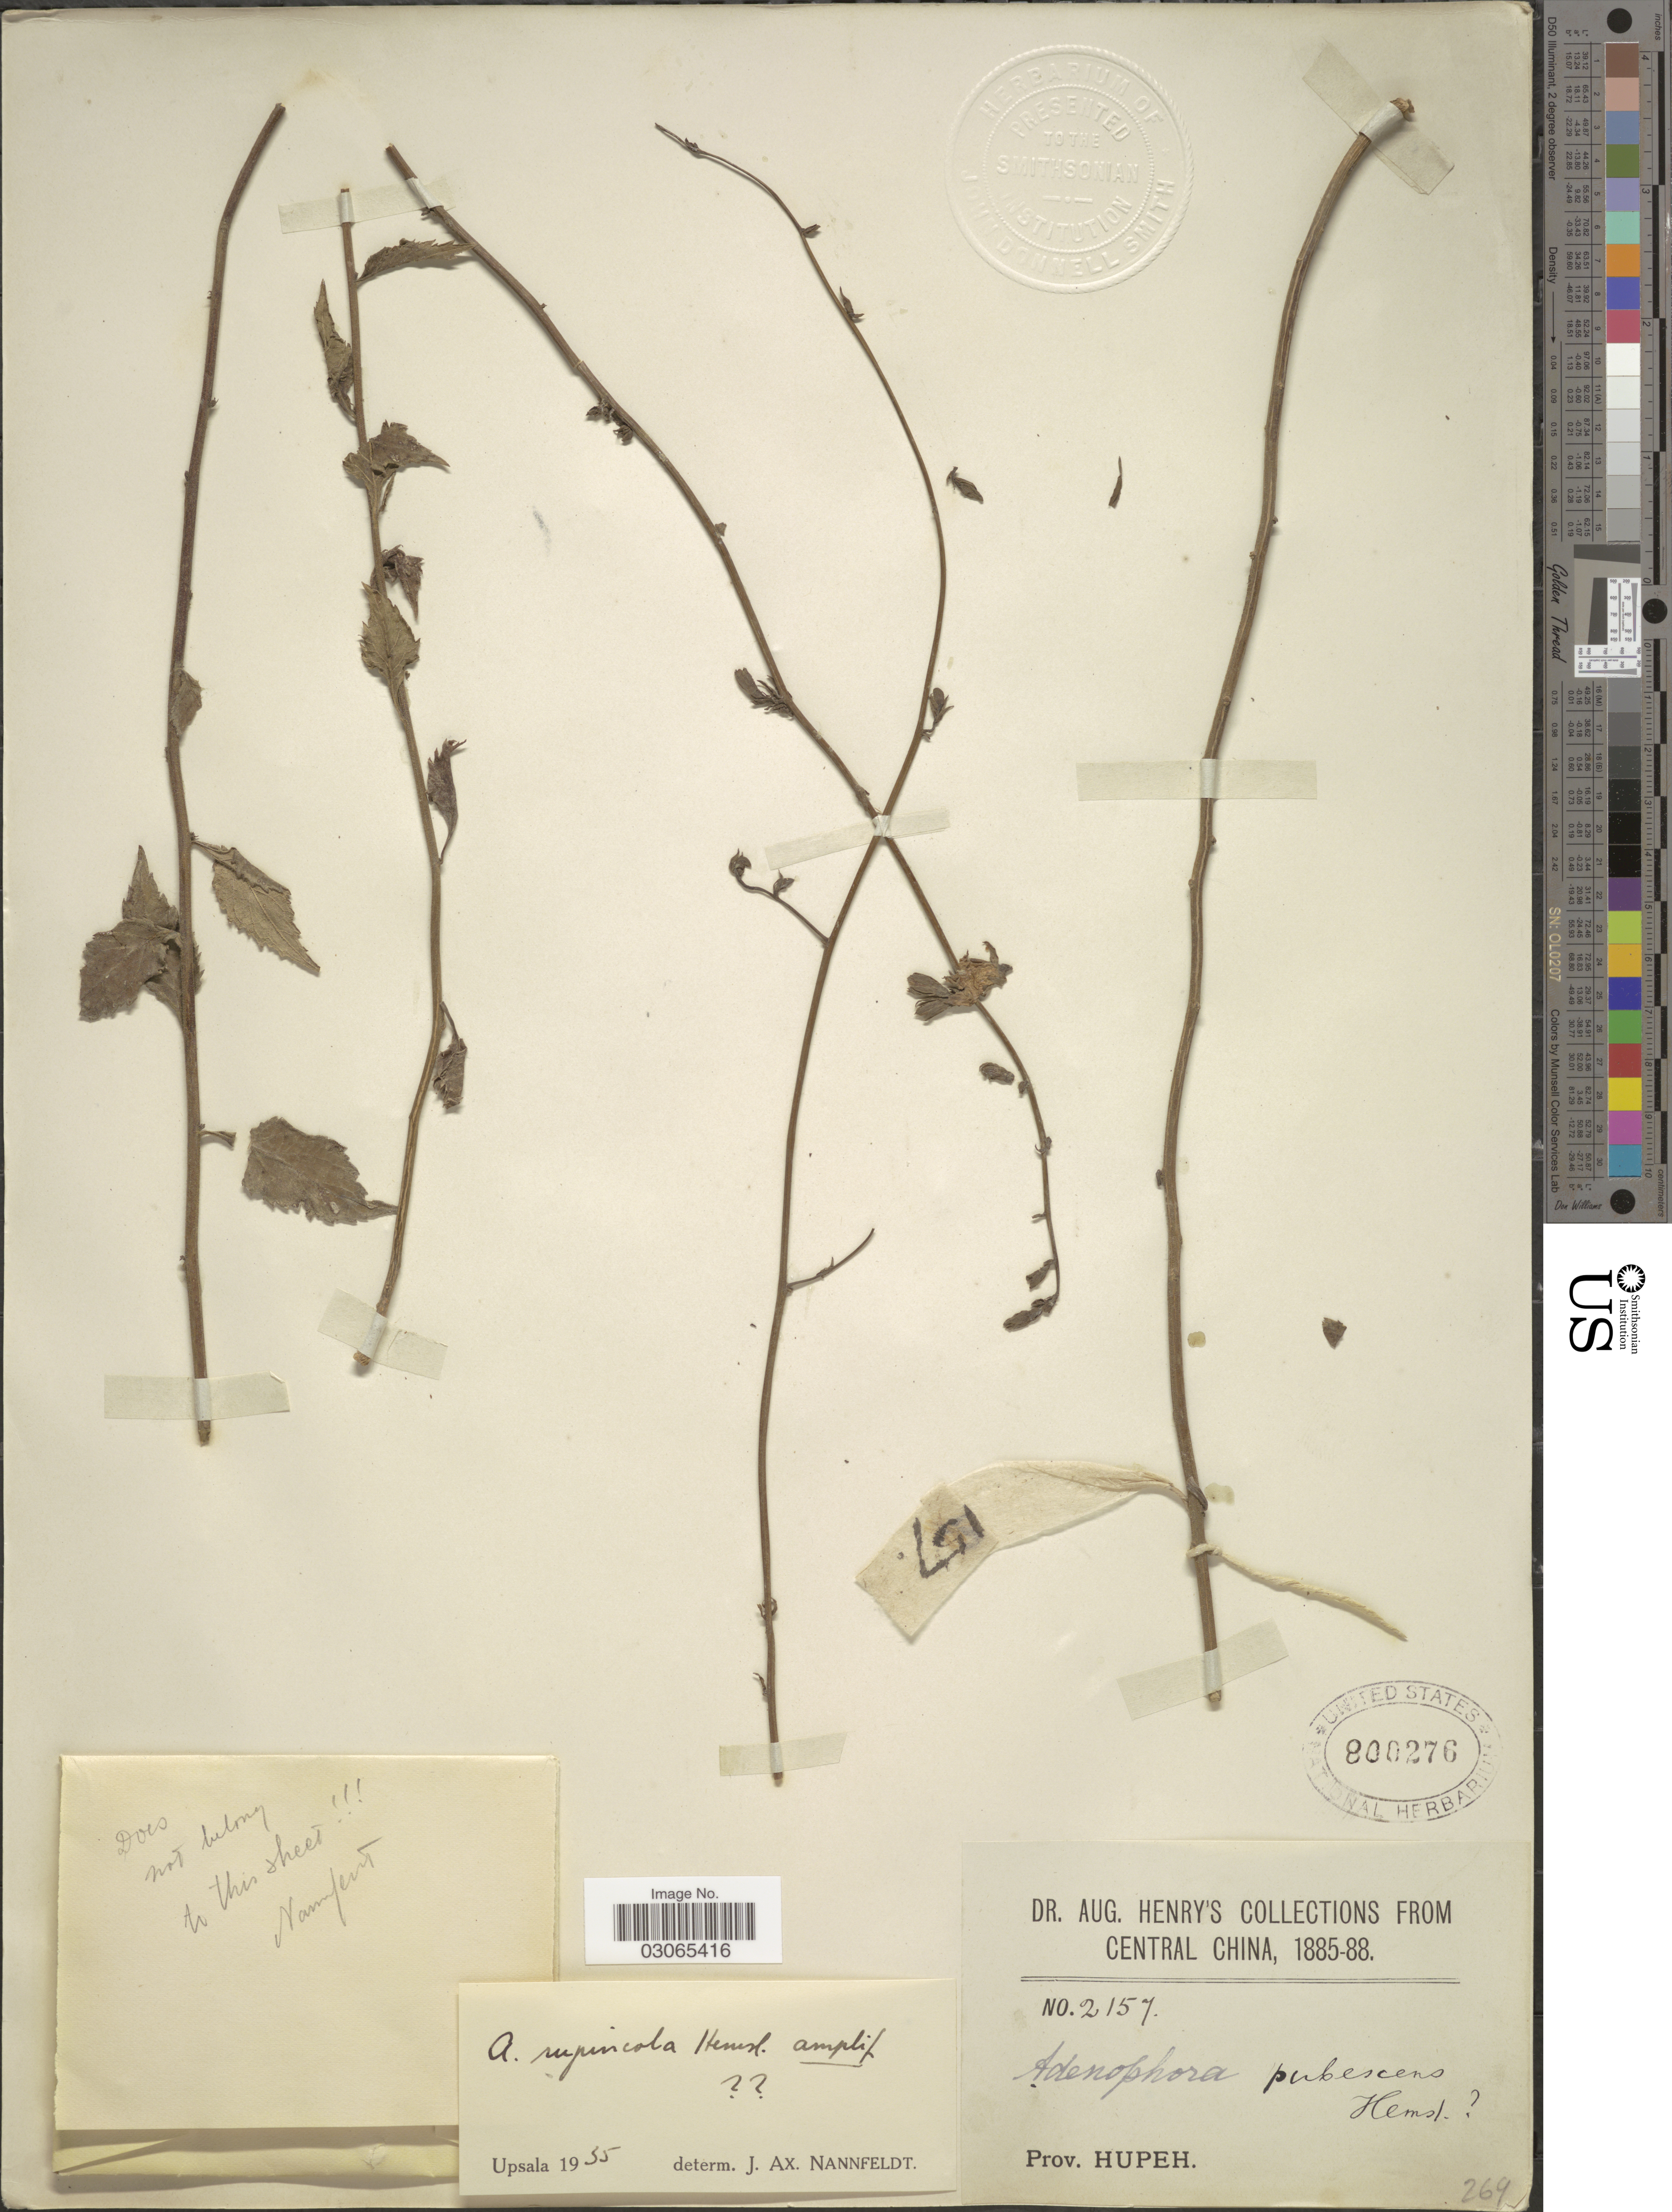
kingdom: Plantae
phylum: Tracheophyta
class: Magnoliopsida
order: Asterales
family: Campanulaceae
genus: Adenophora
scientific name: Adenophora rupincola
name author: Hemsl.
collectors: A. Henry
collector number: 2157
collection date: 1885/1888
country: China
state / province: Hubei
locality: Central China. Prov. Hupeh.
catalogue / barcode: US 800276